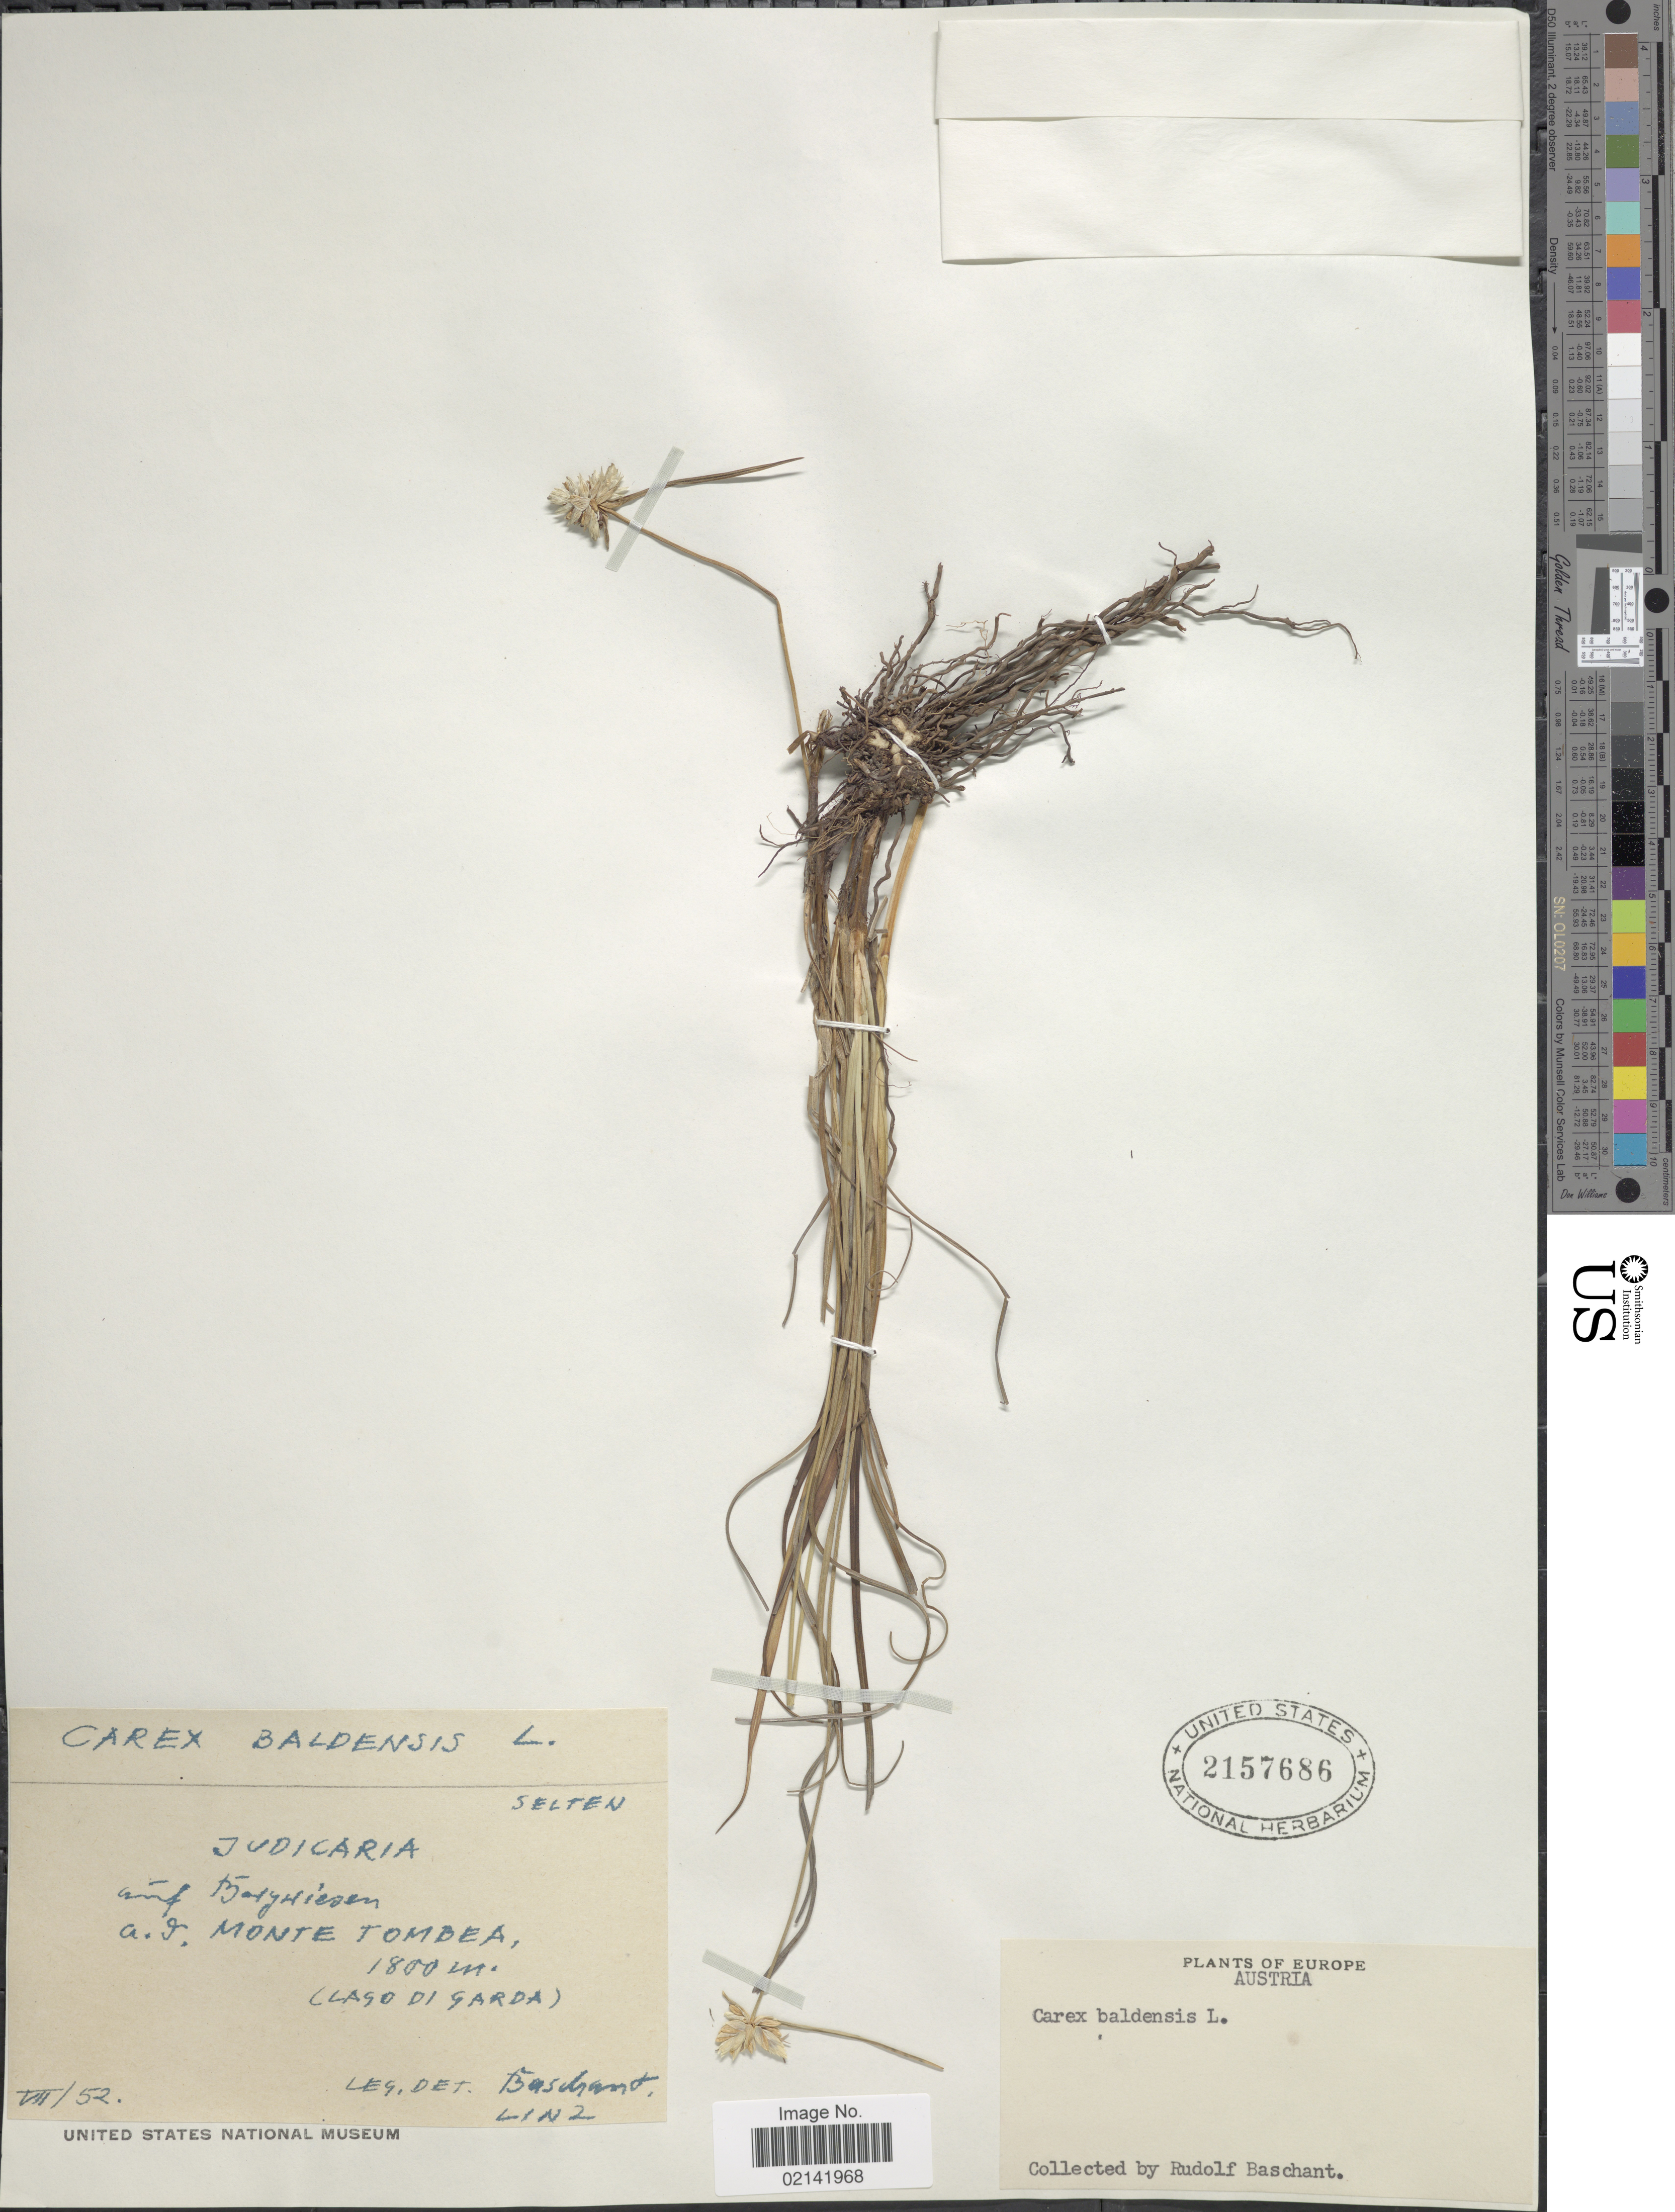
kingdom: Plantae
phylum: Tracheophyta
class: Liliopsida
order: Poales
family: Cyperaceae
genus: Carex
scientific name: Carex baldensis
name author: L.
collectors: R. Baschant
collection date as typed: Transcribed d/m/y: /7/52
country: Austria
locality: Selten. Judicaria. Auf Bergwiesen. A.T. Monte Tombea (Lago Di Garda)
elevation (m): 1800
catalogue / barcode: US 2157686